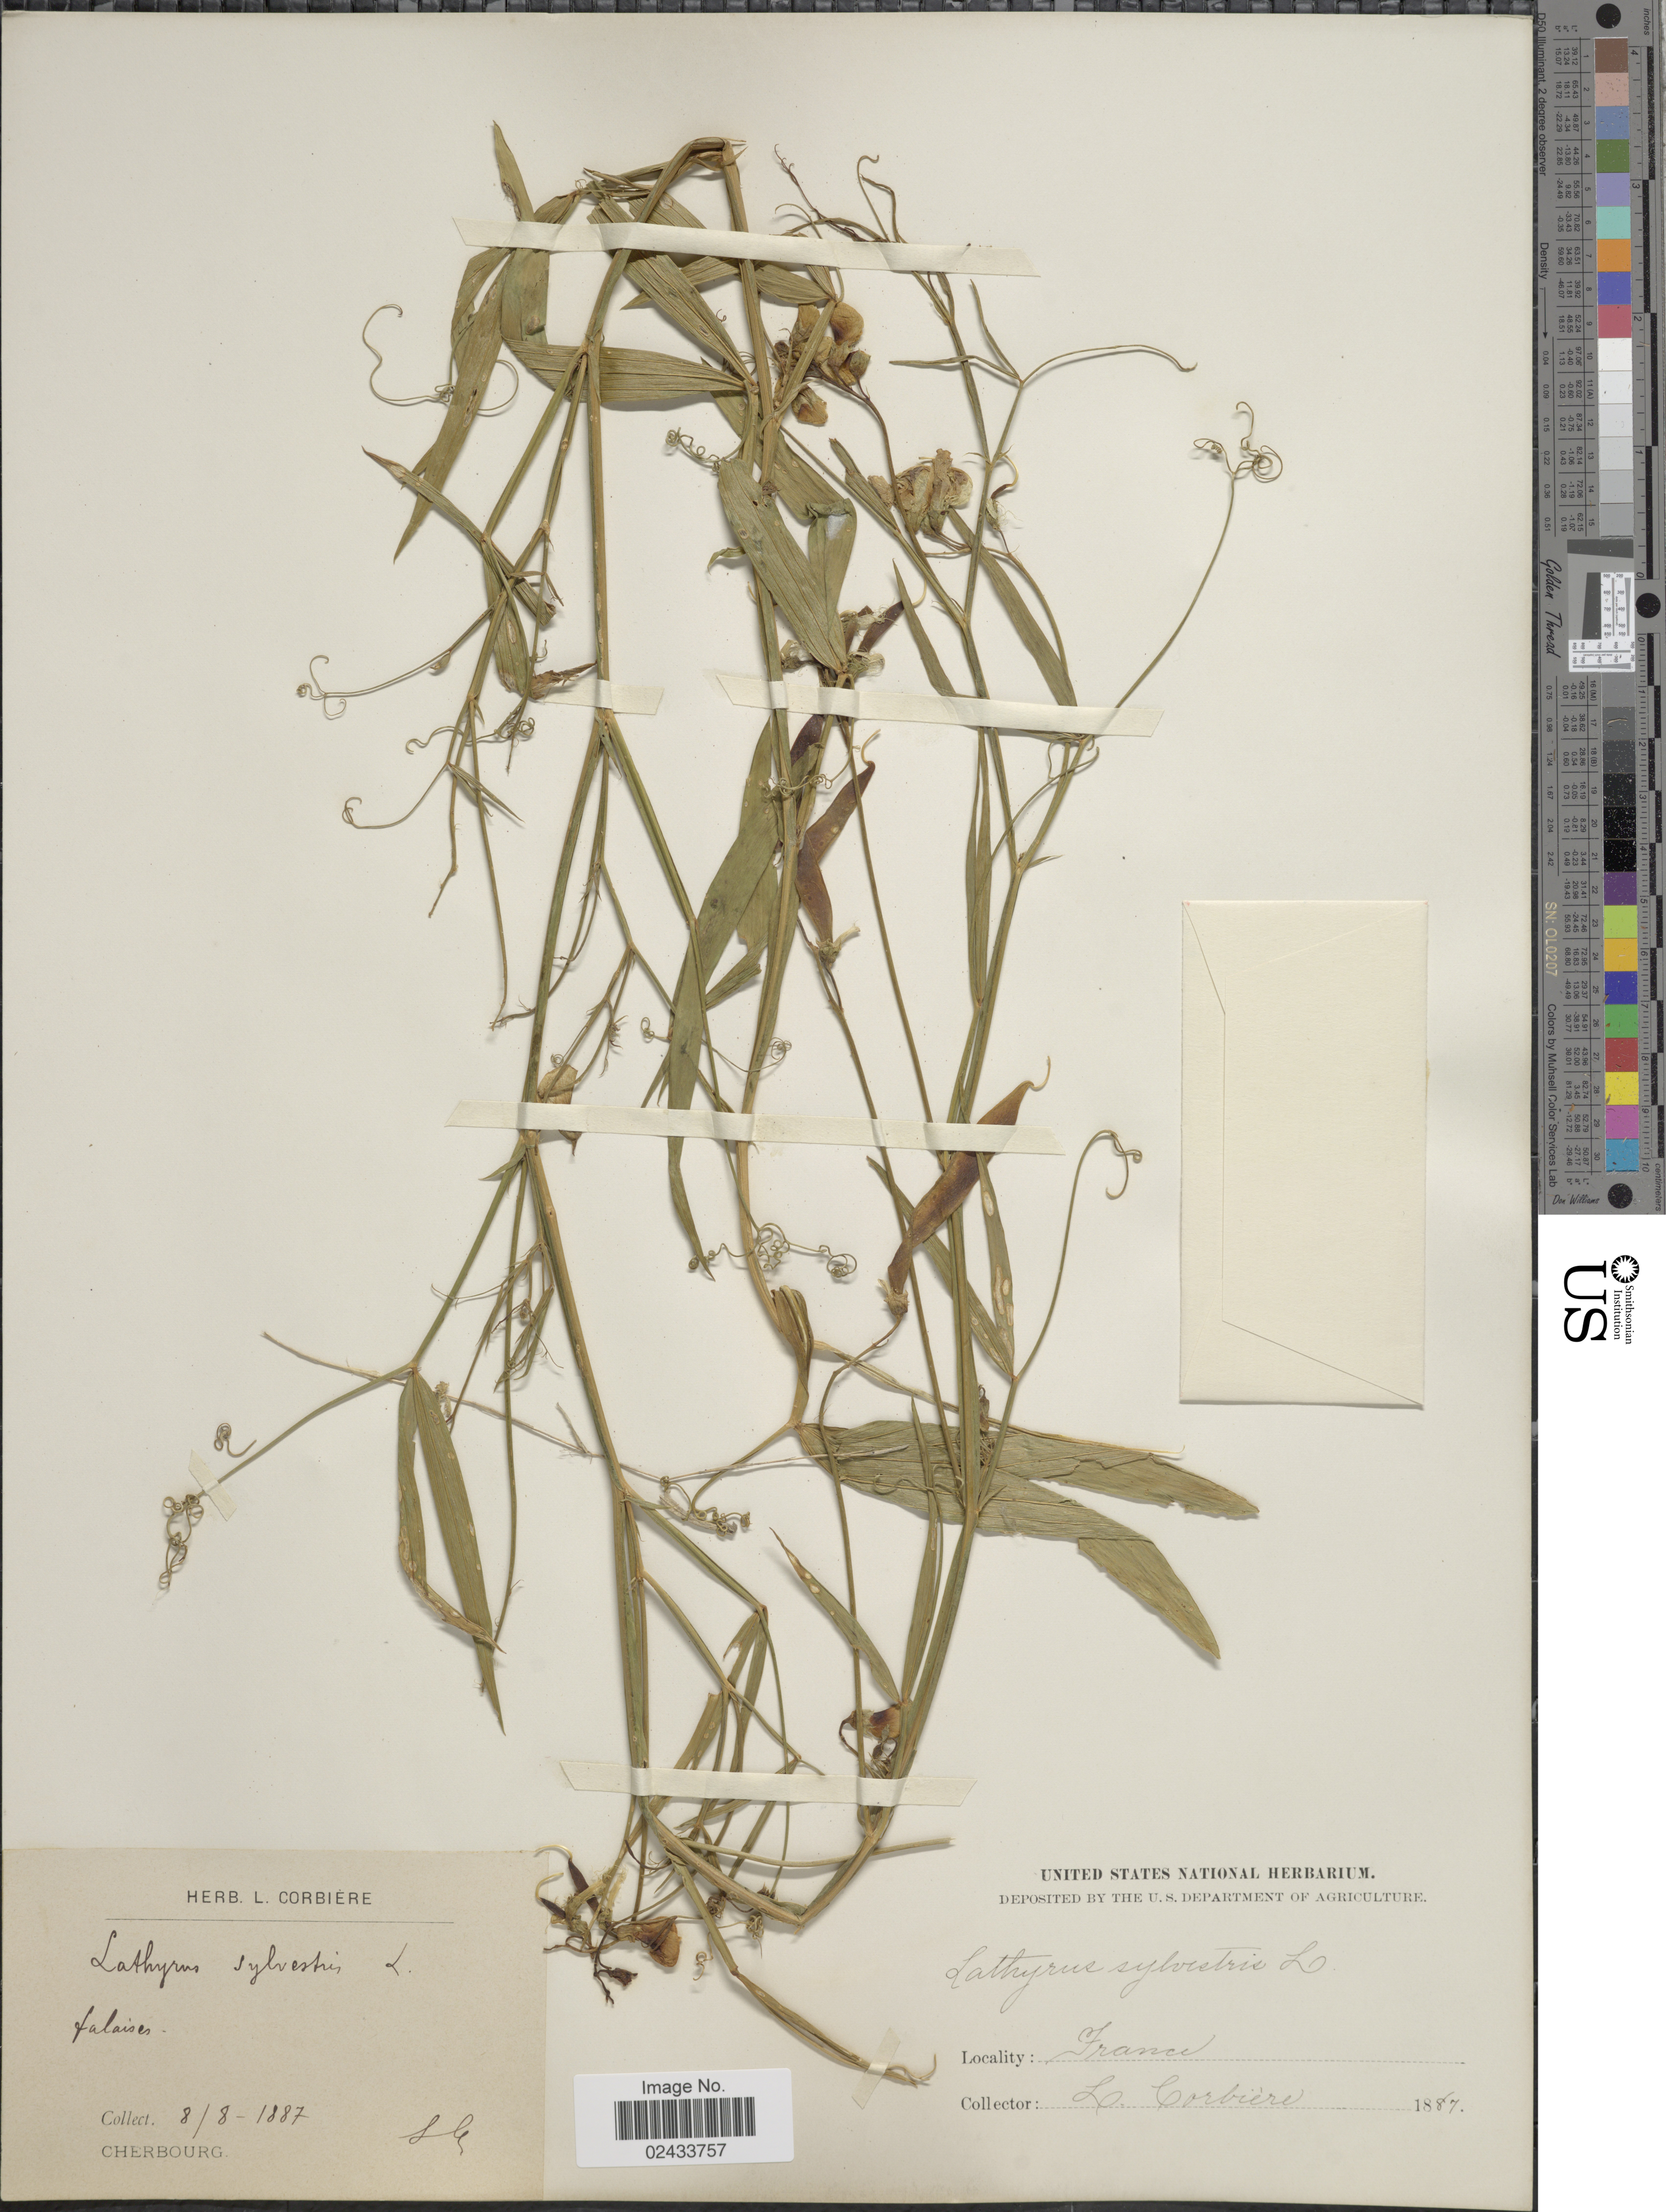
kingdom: Plantae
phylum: Tracheophyta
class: Magnoliopsida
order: Fabales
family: Fabaceae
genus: Lathyrus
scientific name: Lathyrus sylvestris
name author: L.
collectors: L. Corbière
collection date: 1887-08-08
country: France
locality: Cherbourg